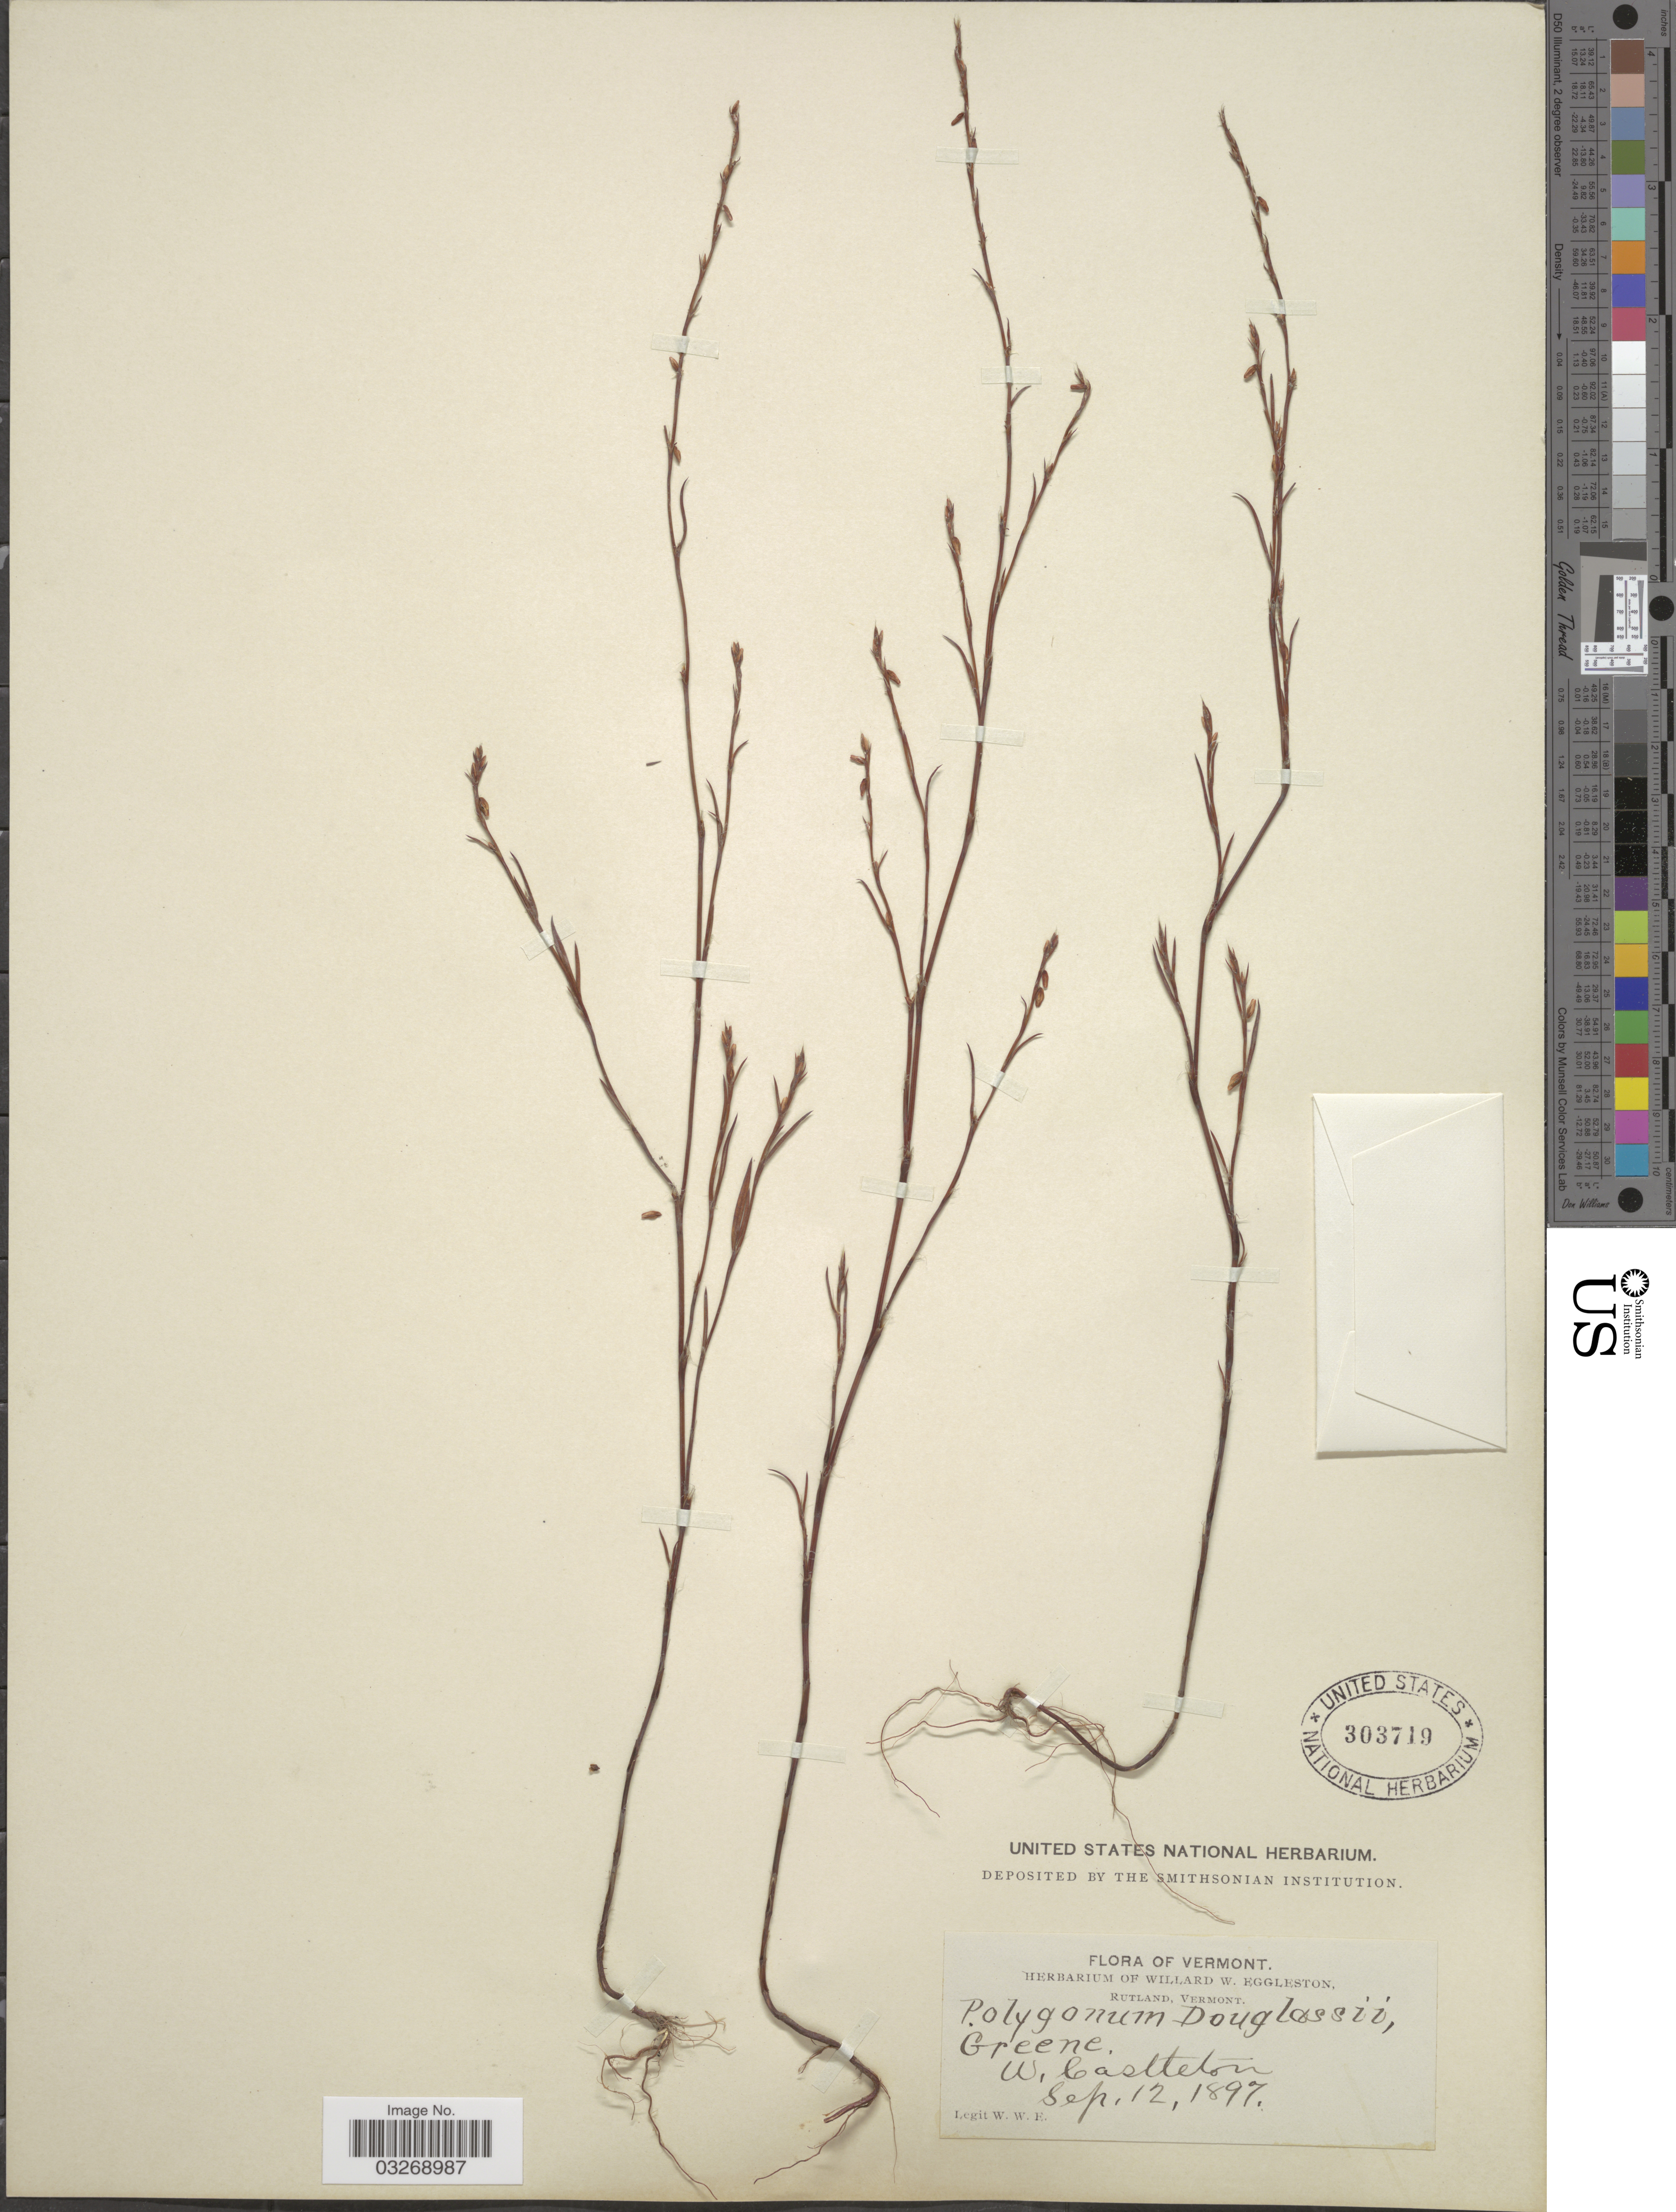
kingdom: Plantae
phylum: Tracheophyta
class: Magnoliopsida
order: Caryophyllales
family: Polygonaceae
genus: Polygonum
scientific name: Polygonum douglasii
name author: Greene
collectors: W. W. Eggleston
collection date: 1897-09-12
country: United States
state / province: Vermont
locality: W. Castleton.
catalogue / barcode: US 303719